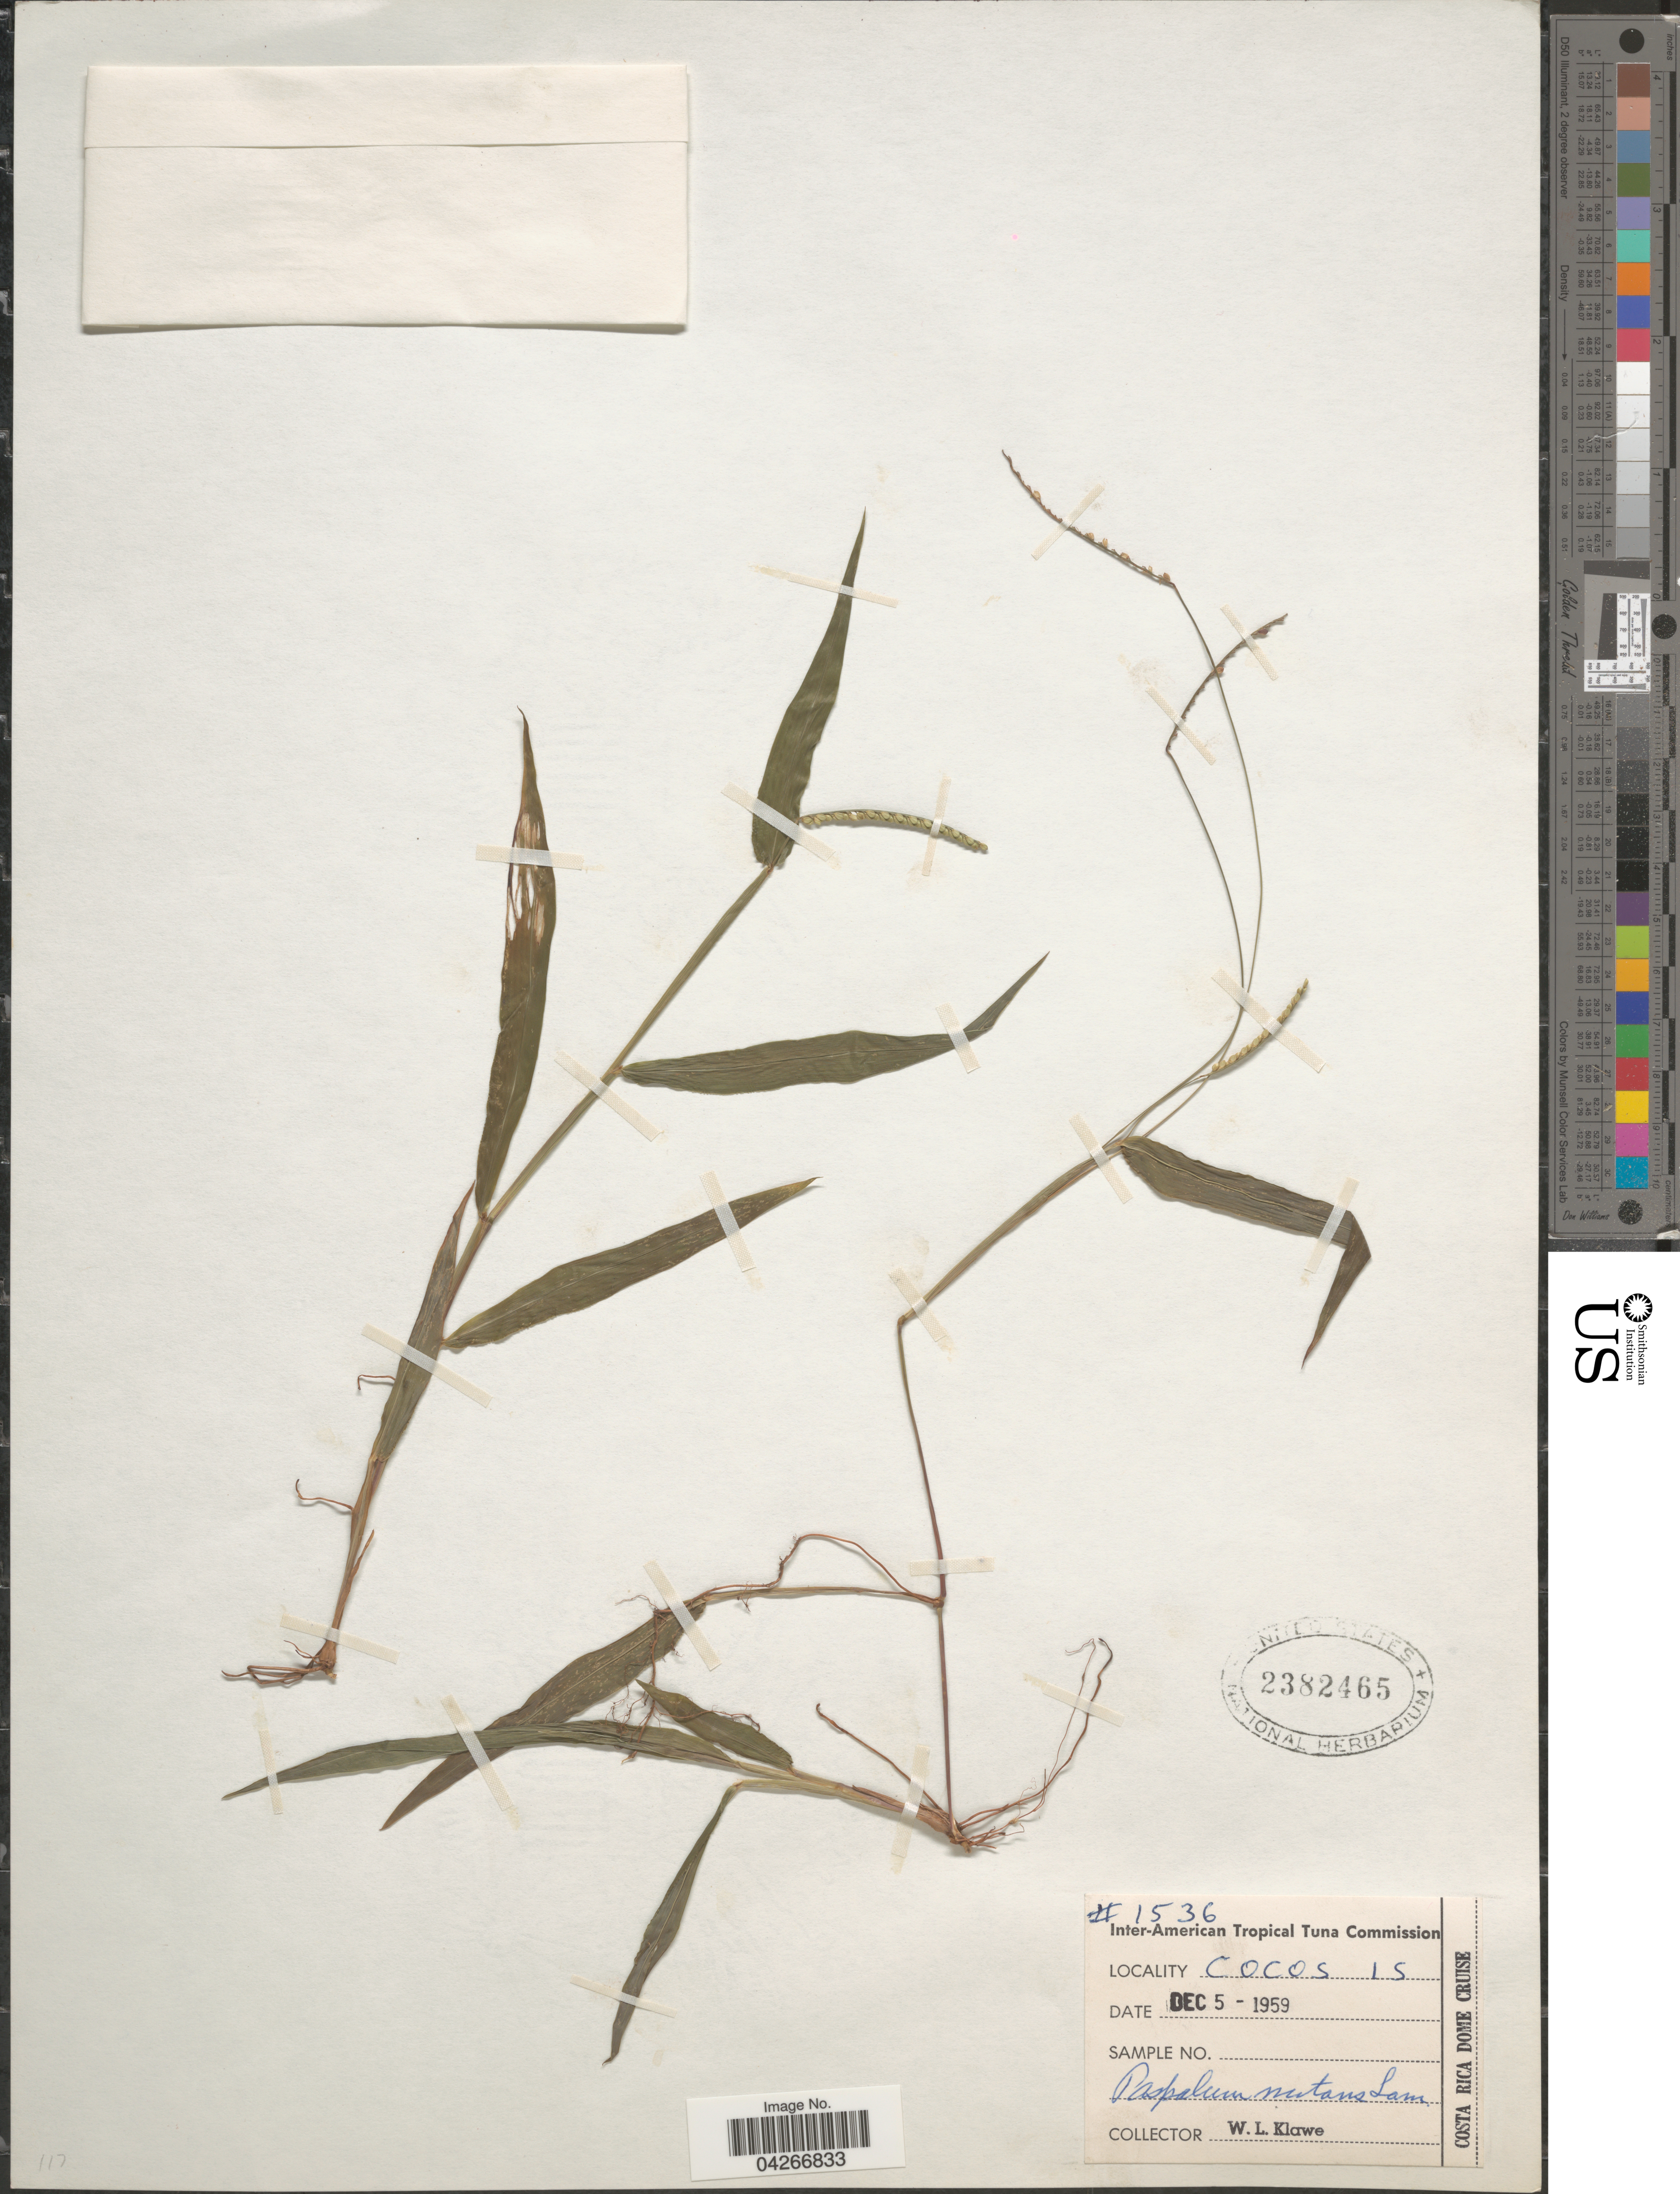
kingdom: Plantae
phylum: Tracheophyta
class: Liliopsida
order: Poales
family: Poaceae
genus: Paspalum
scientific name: Paspalum nutans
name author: Lam.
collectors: W. Klawe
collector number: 1536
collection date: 1959-12-05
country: Costa Rica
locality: Inter-American Tropical Tuna Commission [unsure placement] Cocos Is.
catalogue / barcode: US 2382465